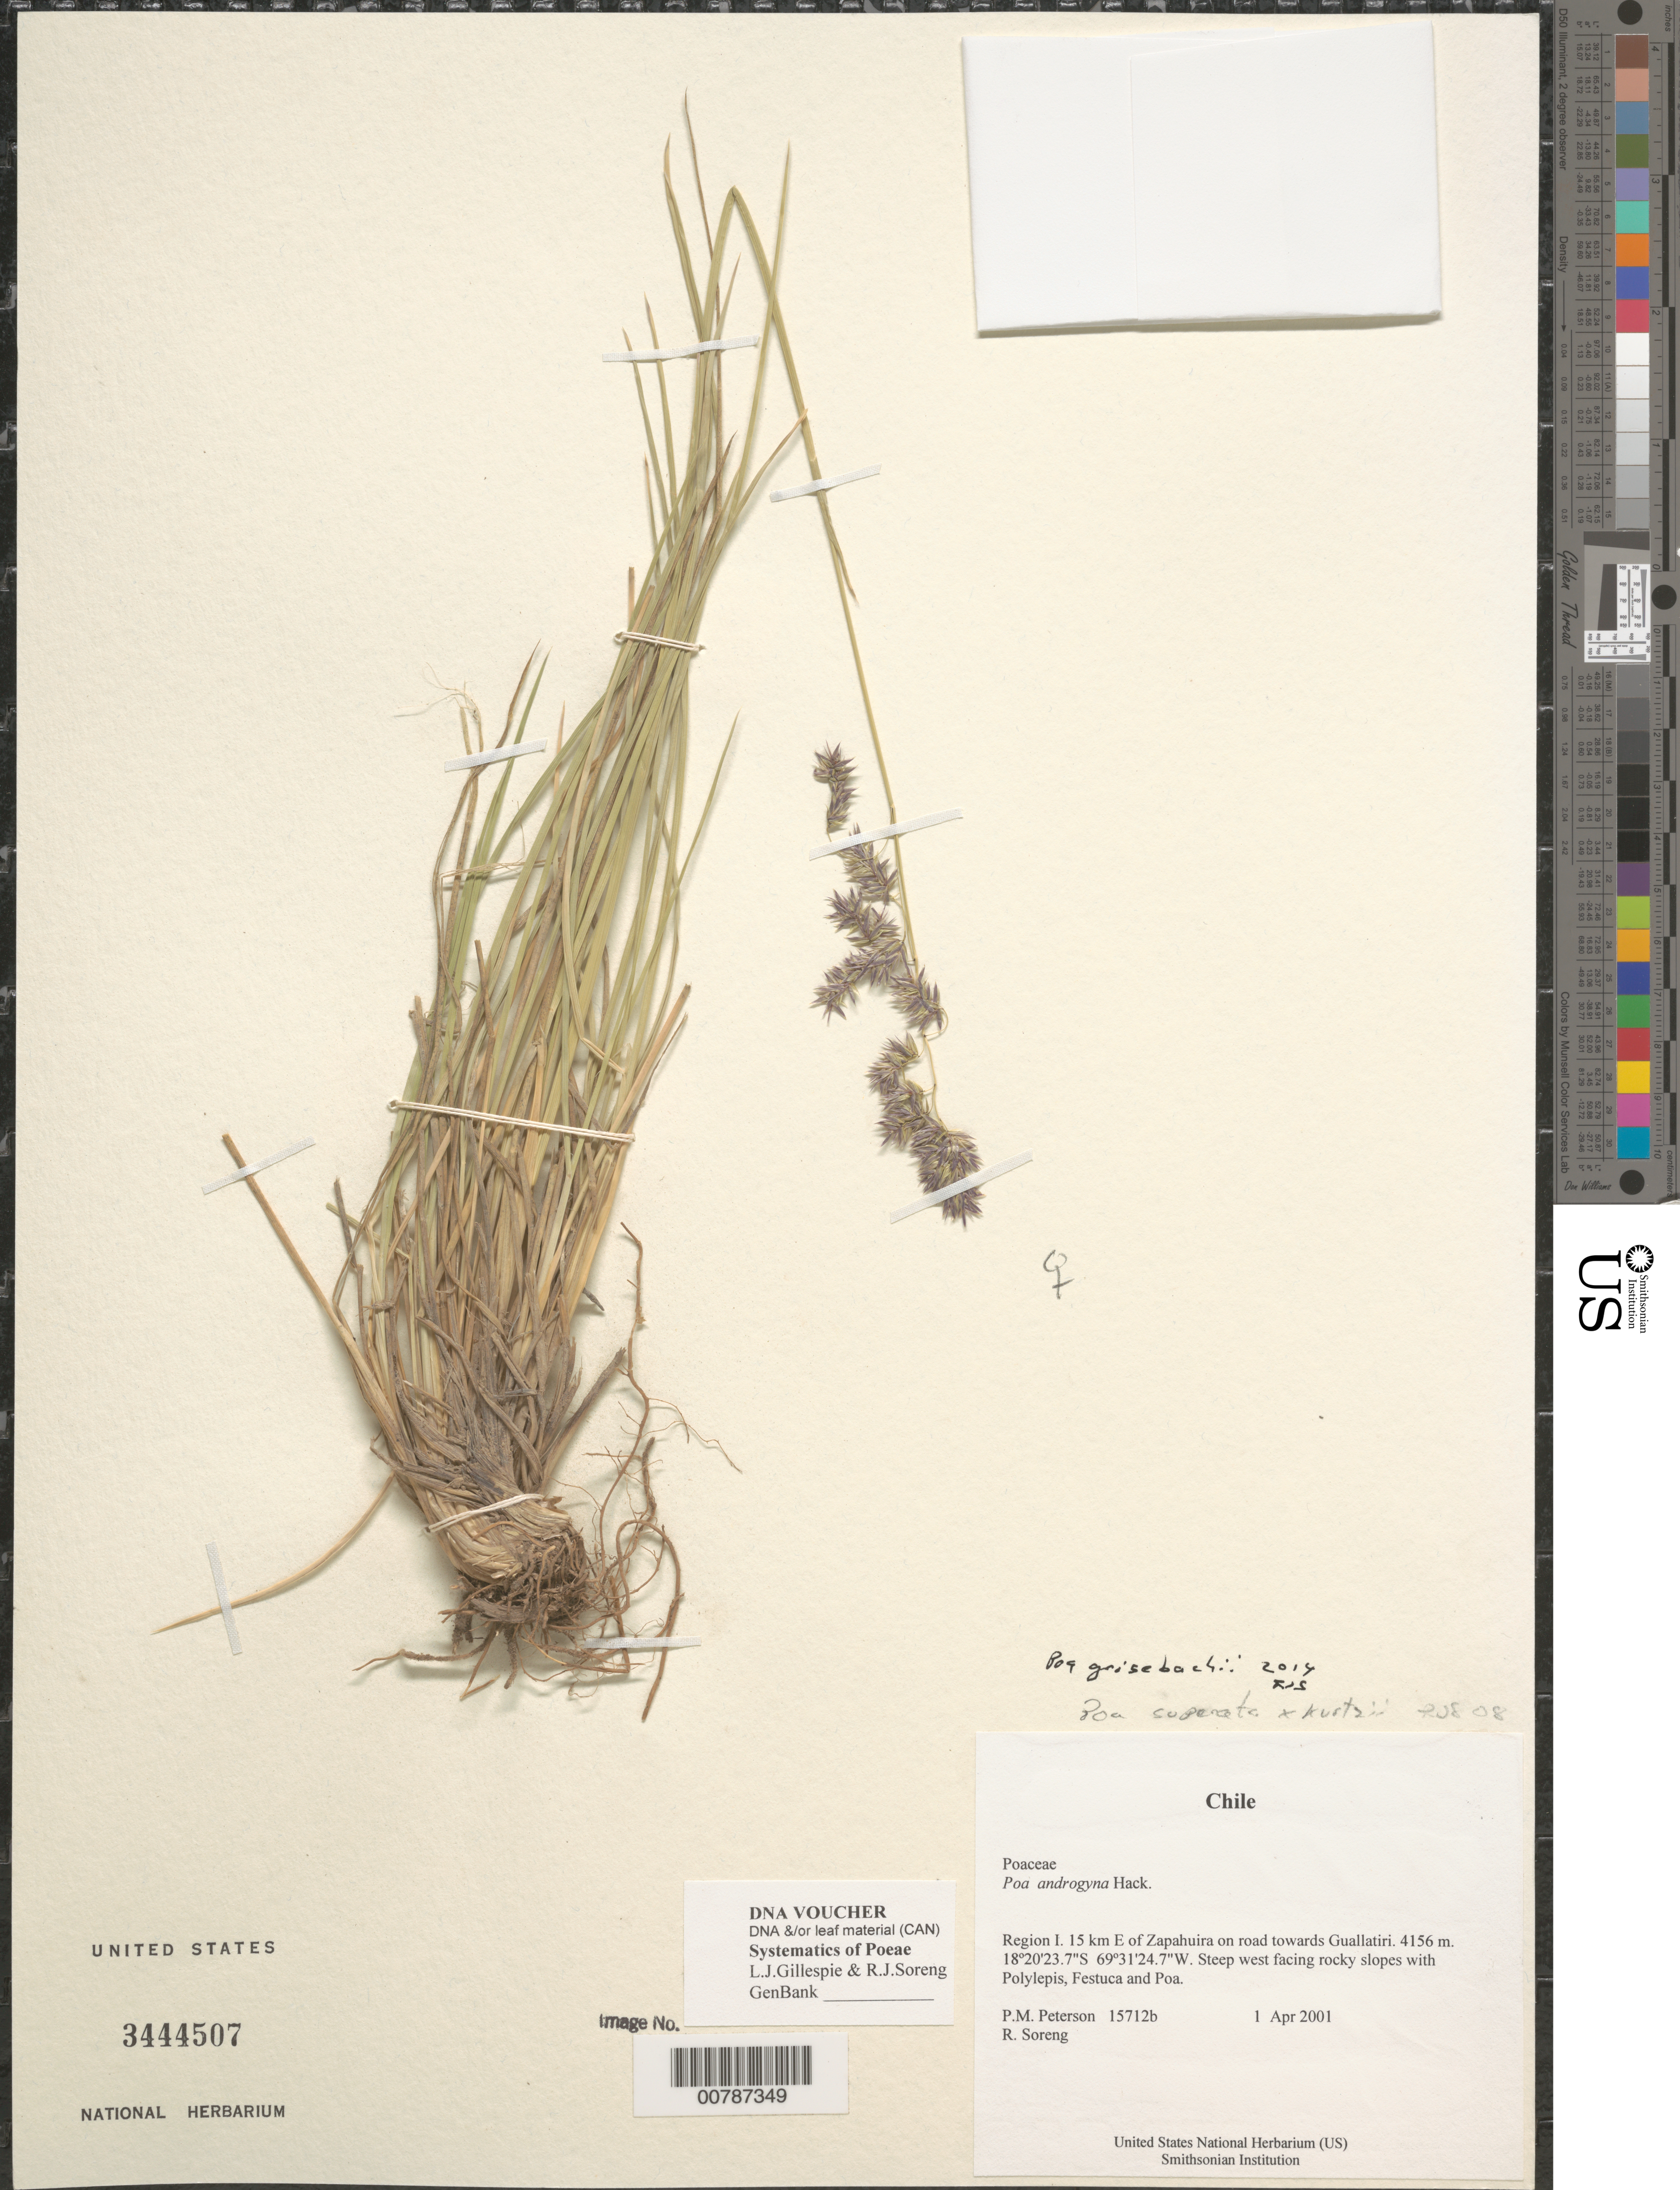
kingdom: Plantae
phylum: Tracheophyta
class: Liliopsida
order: Poales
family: Poaceae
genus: Poa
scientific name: Poa grisebachii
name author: R.E. Fr.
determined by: Soreng, Robert J., Research Associate (BOT), Smithsonian Institution - National Museum of Natural History (UNITED STATES)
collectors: P. M. Peterson & R. J. Soreng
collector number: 15712-b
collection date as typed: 01 Apr 2001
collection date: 2001-04-01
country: Chile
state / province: Tarapacá (I)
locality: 15 km E of Zapahuira on road towards Guallatiri.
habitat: Steep west facing rocky slopes with Polylepis, Festuca and Poa.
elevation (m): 4156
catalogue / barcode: US 3444507